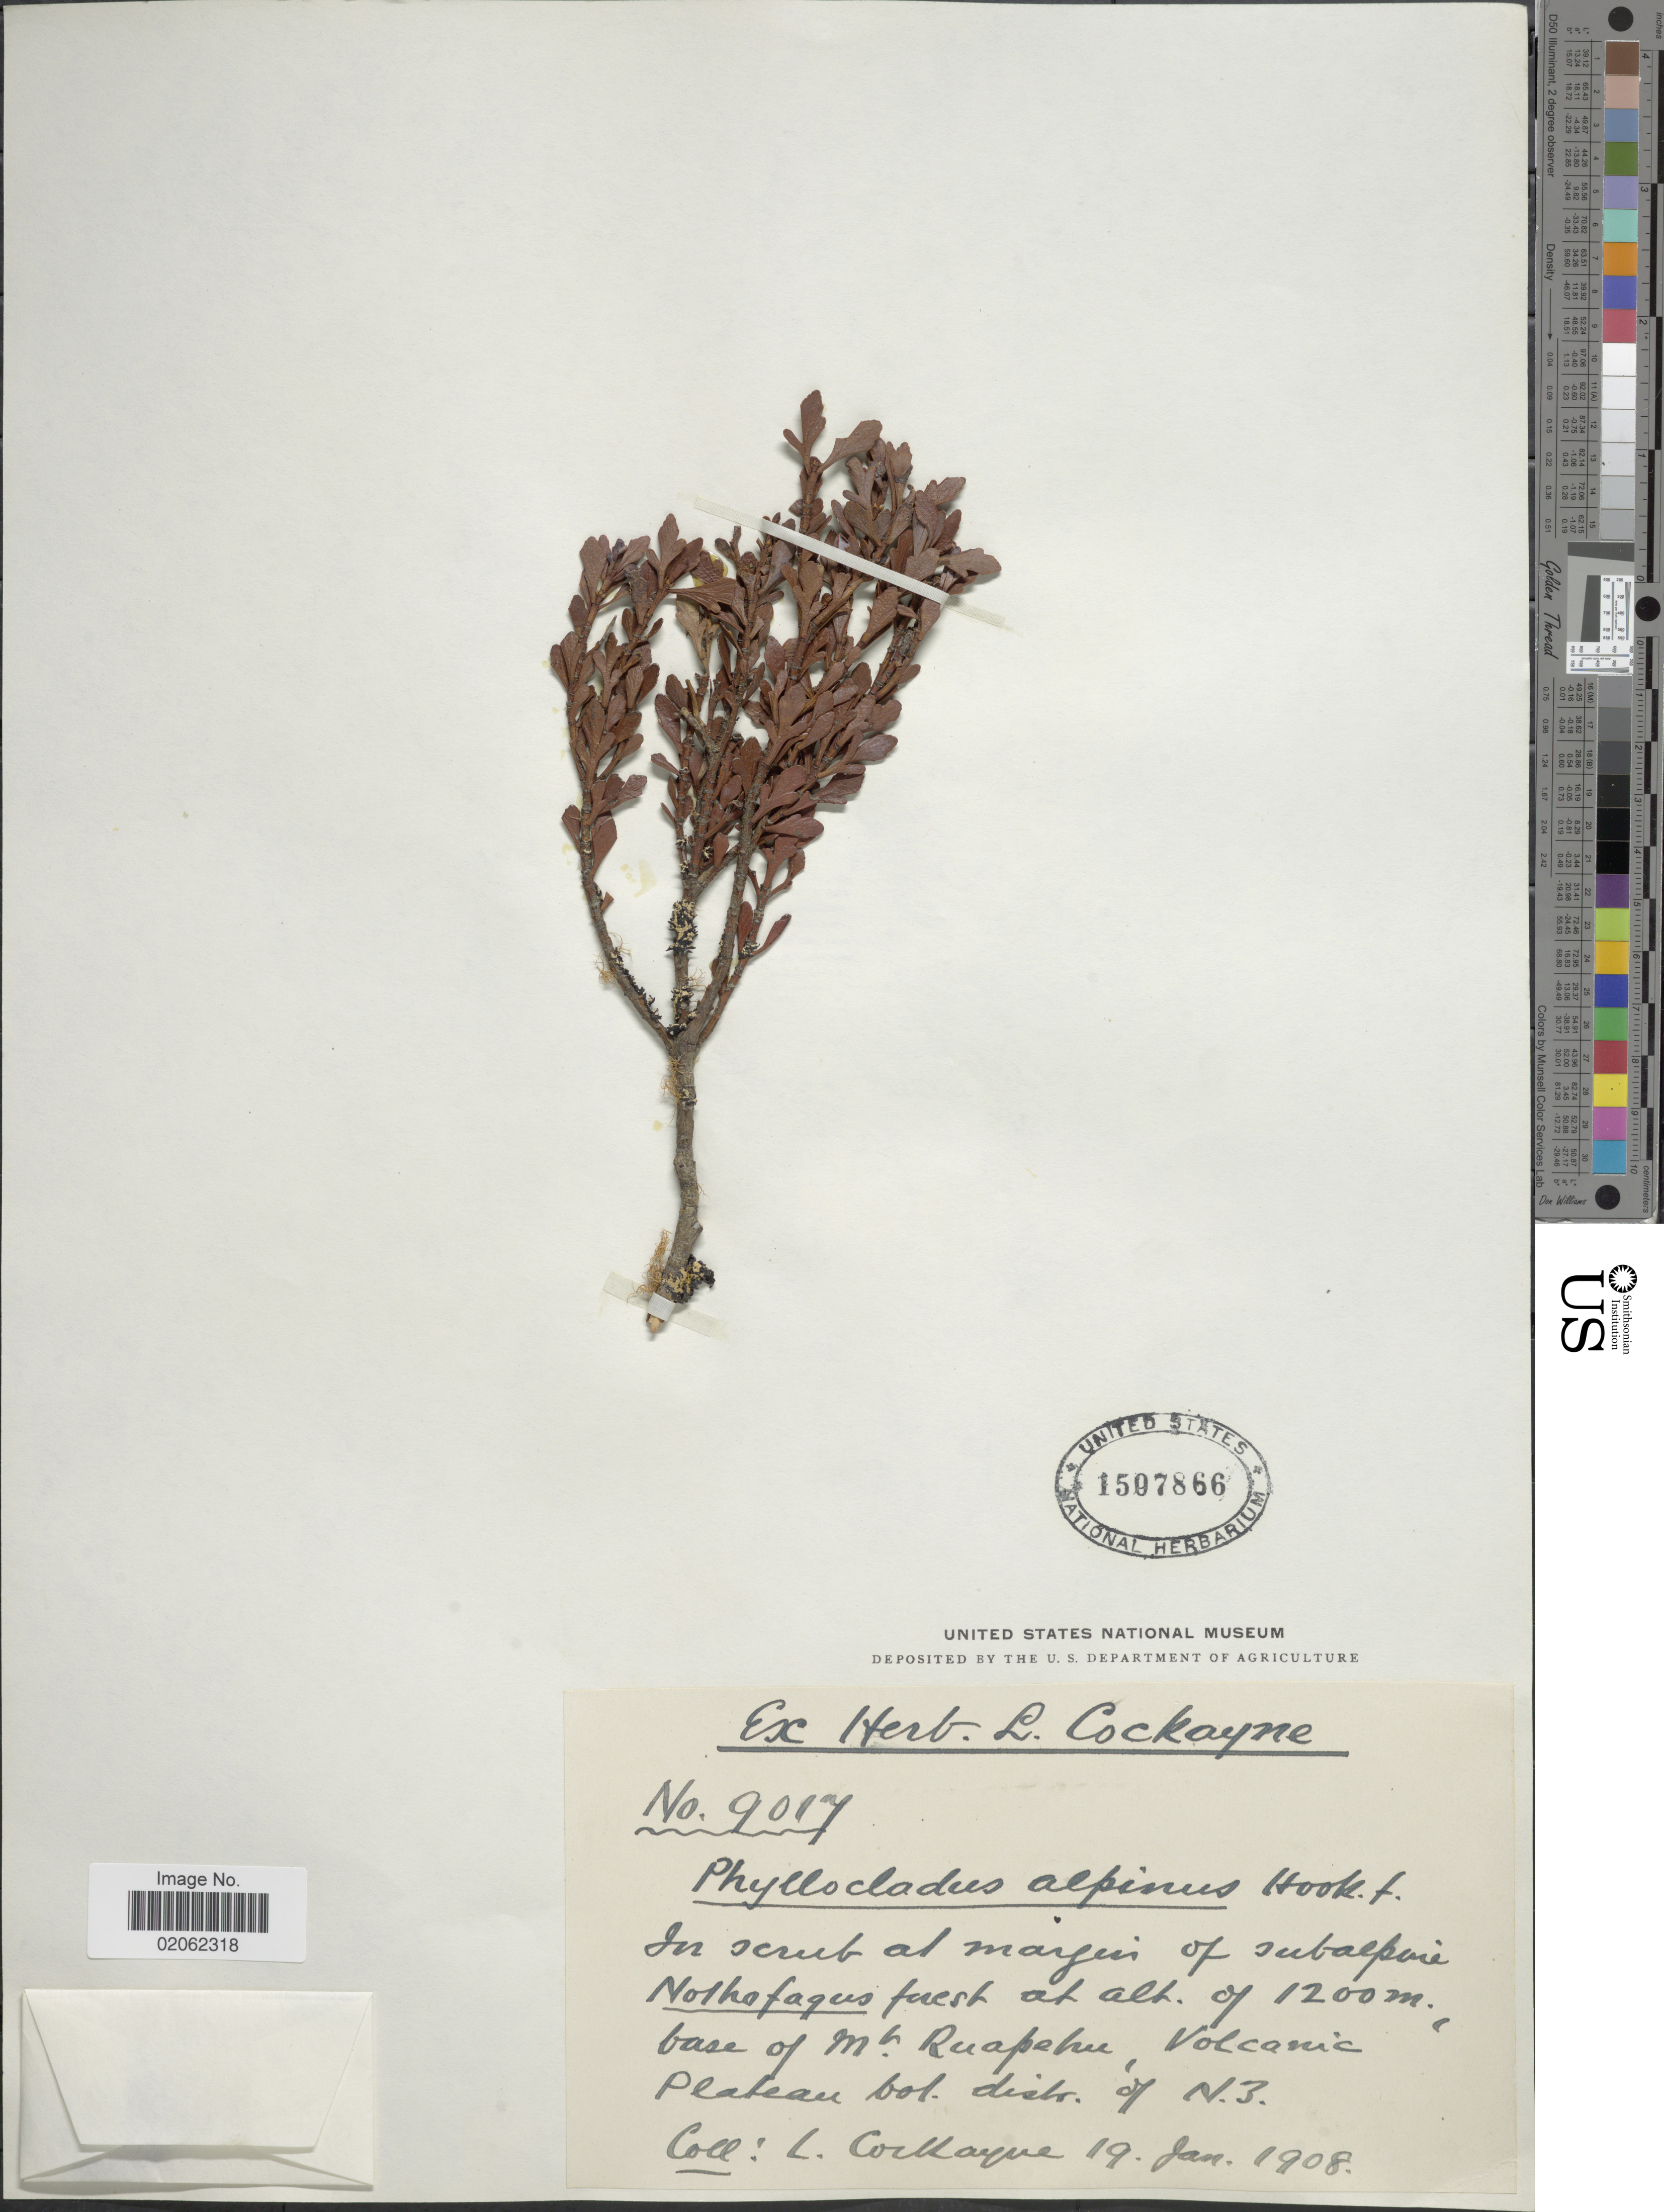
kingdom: Plantae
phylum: Tracheophyta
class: Pinopsida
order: Pinales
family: Phyllocladaceae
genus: Phyllocladus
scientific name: Phyllocladus alpinus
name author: Hook. f.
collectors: L. Cockayne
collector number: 9017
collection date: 1908-01-19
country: New Zealand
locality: Base of Mt Ruapehu, Volcanic Plateau bol distr. of N.Z.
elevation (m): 1200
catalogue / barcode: US 1507866